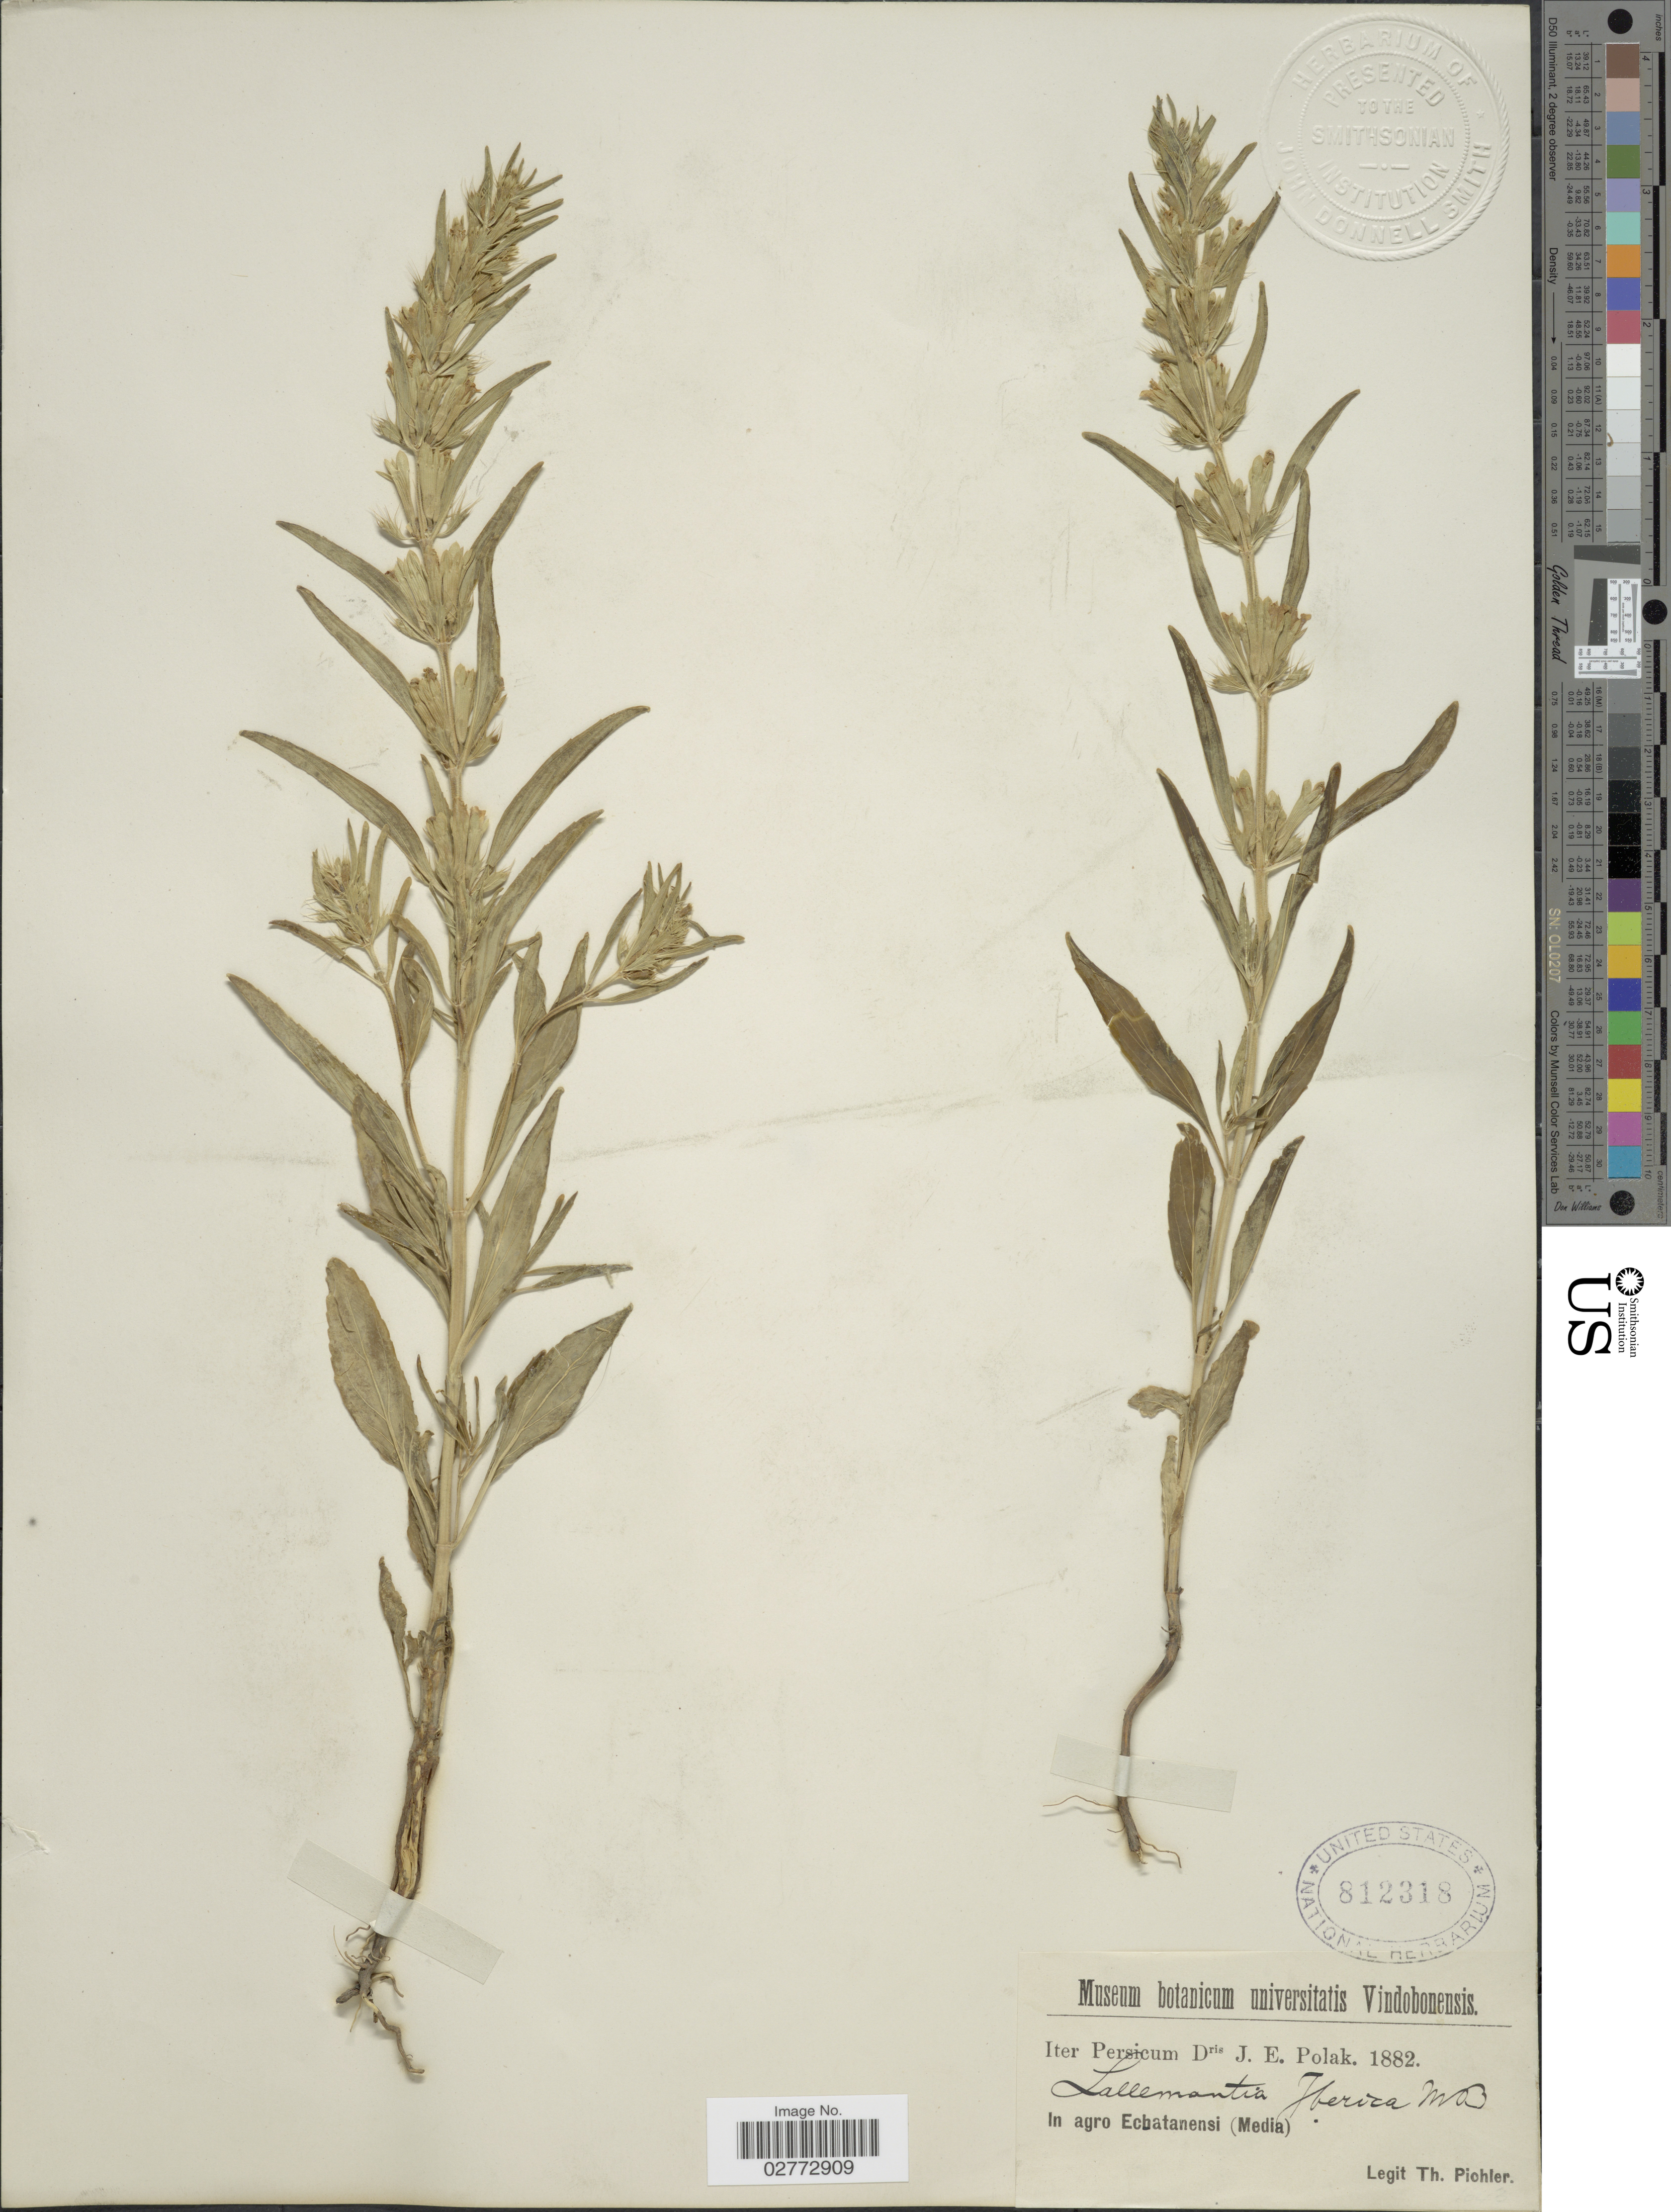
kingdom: Plantae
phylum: Tracheophyta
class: Magnoliopsida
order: Lamiales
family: Lamiaceae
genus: Lallemantia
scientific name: Lallemantia iberica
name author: (M. Bieb.) Fisch. & C.A. Mey.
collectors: T. Pichler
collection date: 1882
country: Iran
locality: Iter Persicum. In agro Ecbatanensi (Media).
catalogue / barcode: US 812318